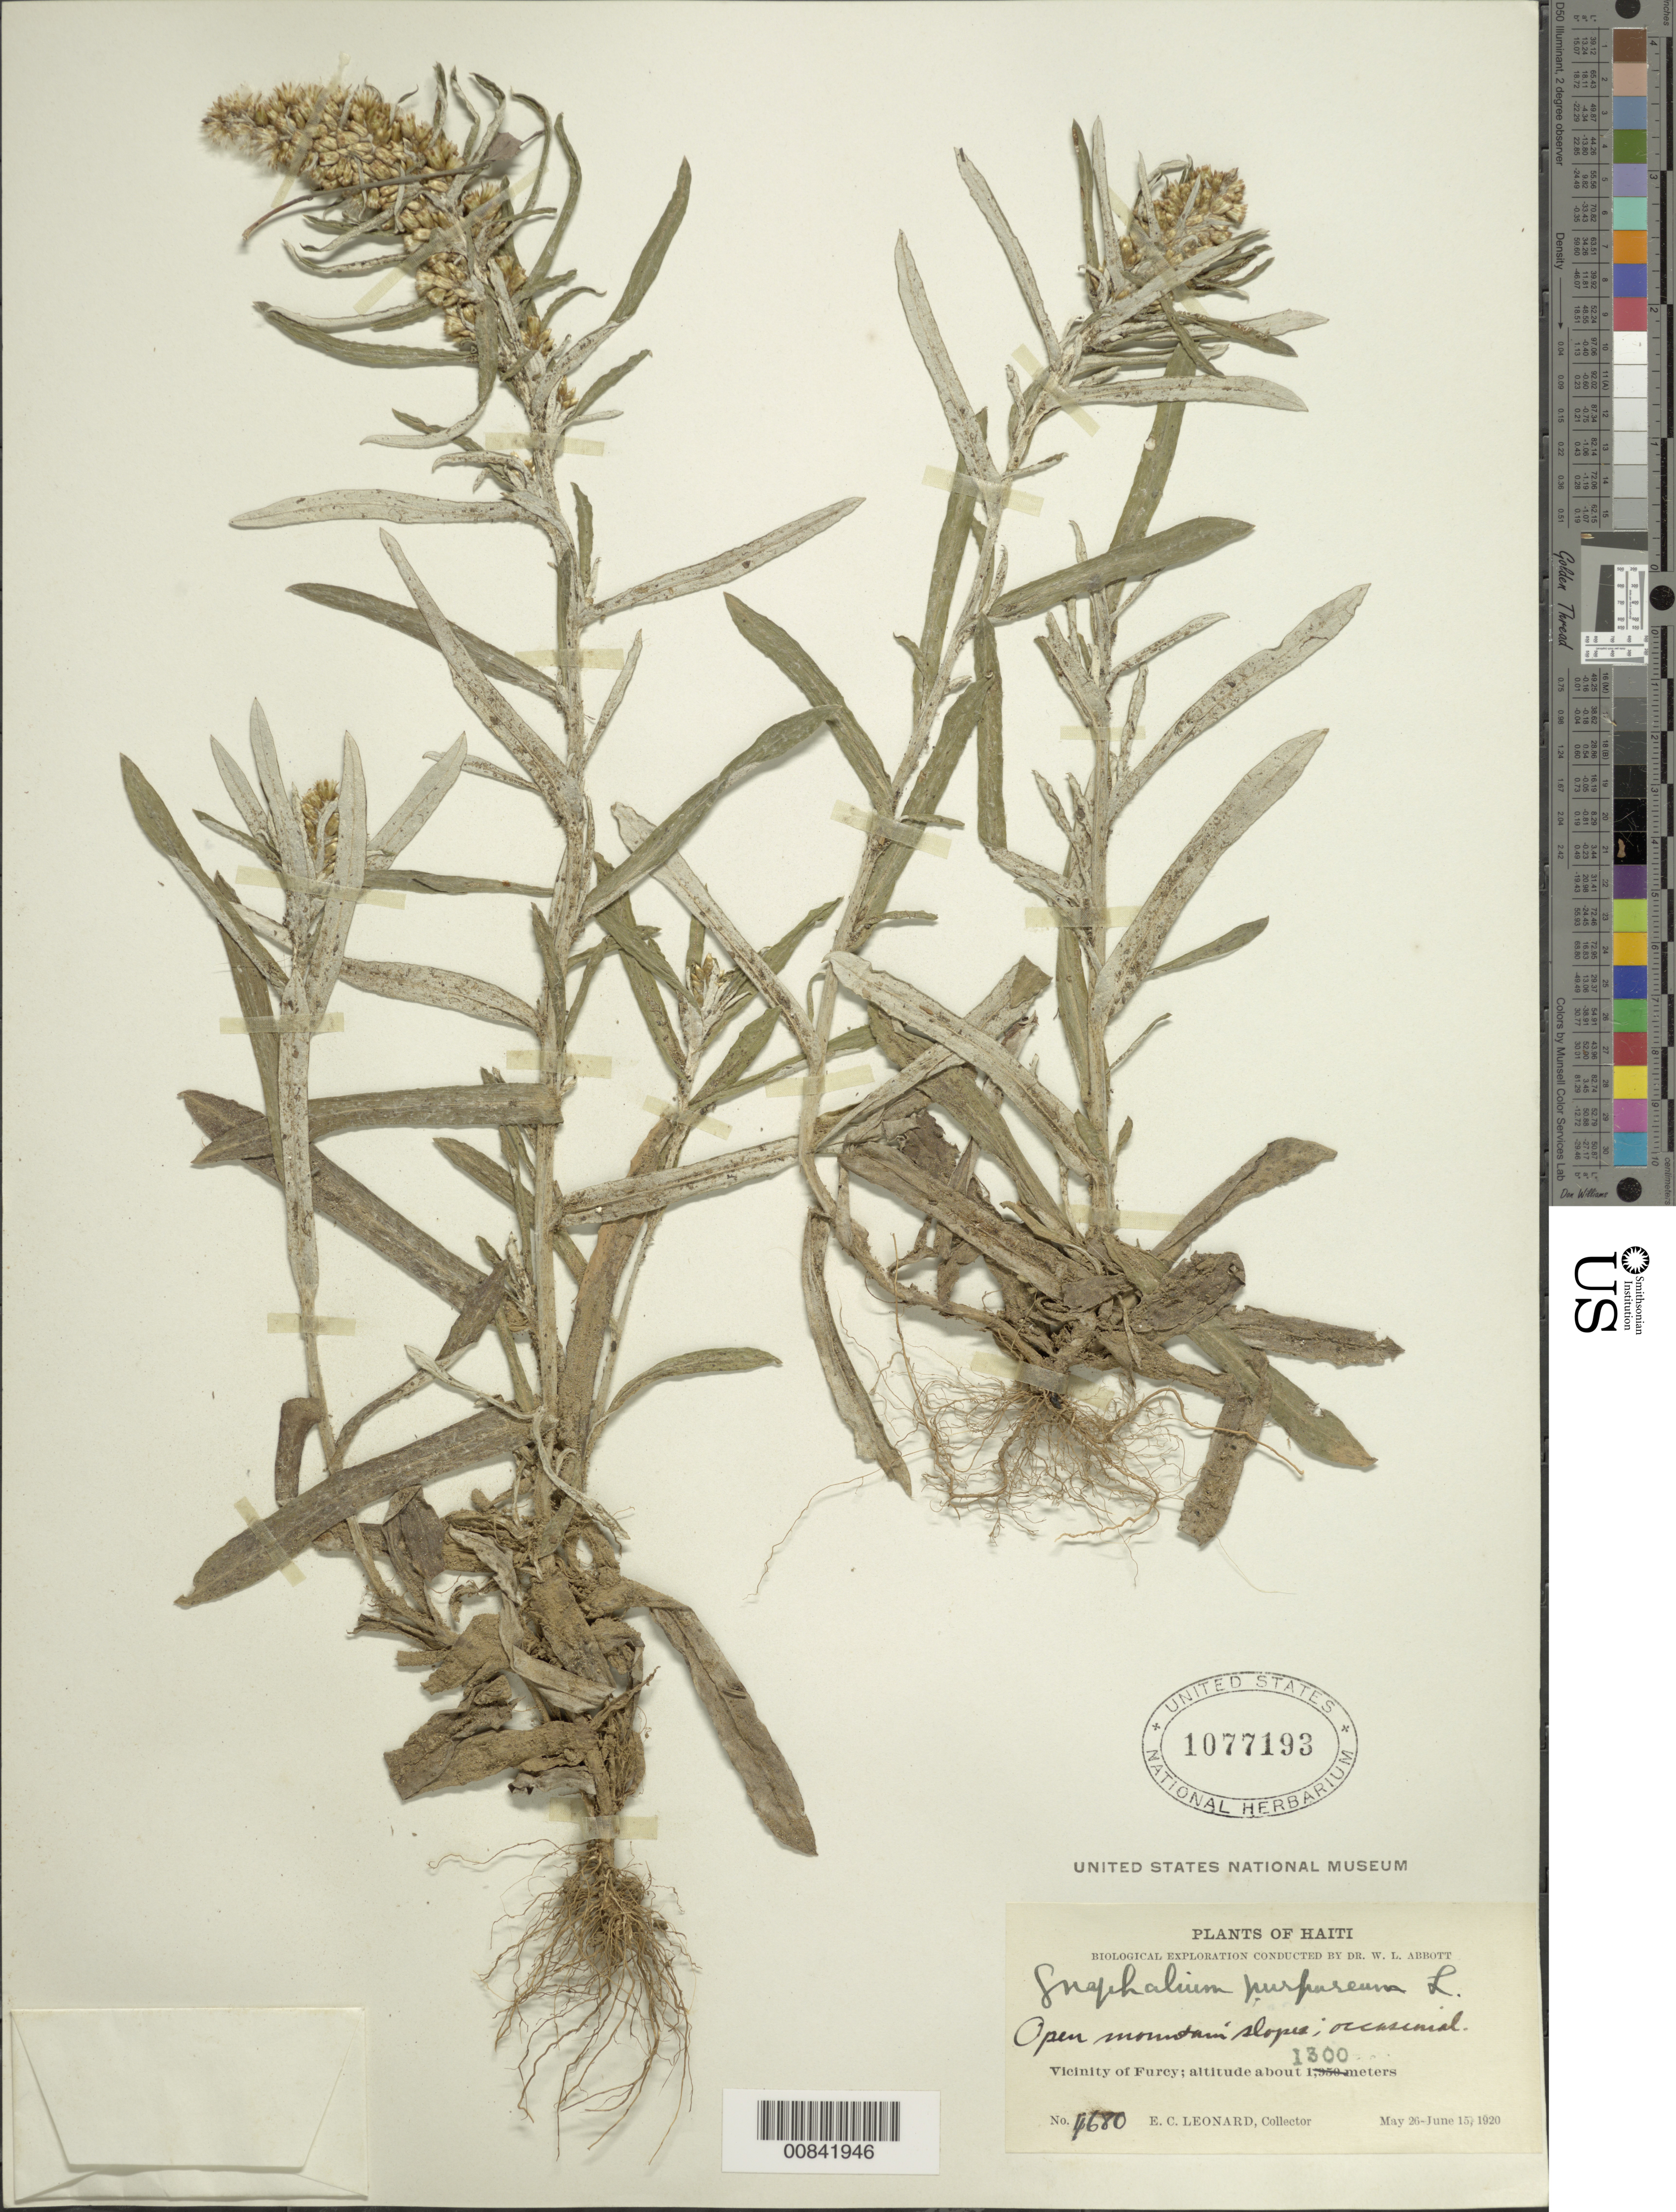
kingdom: Plantae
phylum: Tracheophyta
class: Magnoliopsida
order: Asterales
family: Asteraceae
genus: Gamochaeta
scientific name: Gamochaeta coarctata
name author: (Willd.) Kerguélen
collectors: E. C. Leonard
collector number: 4680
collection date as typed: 26 May 1920 to 15 Jun 1920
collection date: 1920-05-26/1920-06-15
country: Haiti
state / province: Ouest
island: Hispaniola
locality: Vicinity of Furcy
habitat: Open mountain slope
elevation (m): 1300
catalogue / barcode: US 1077193